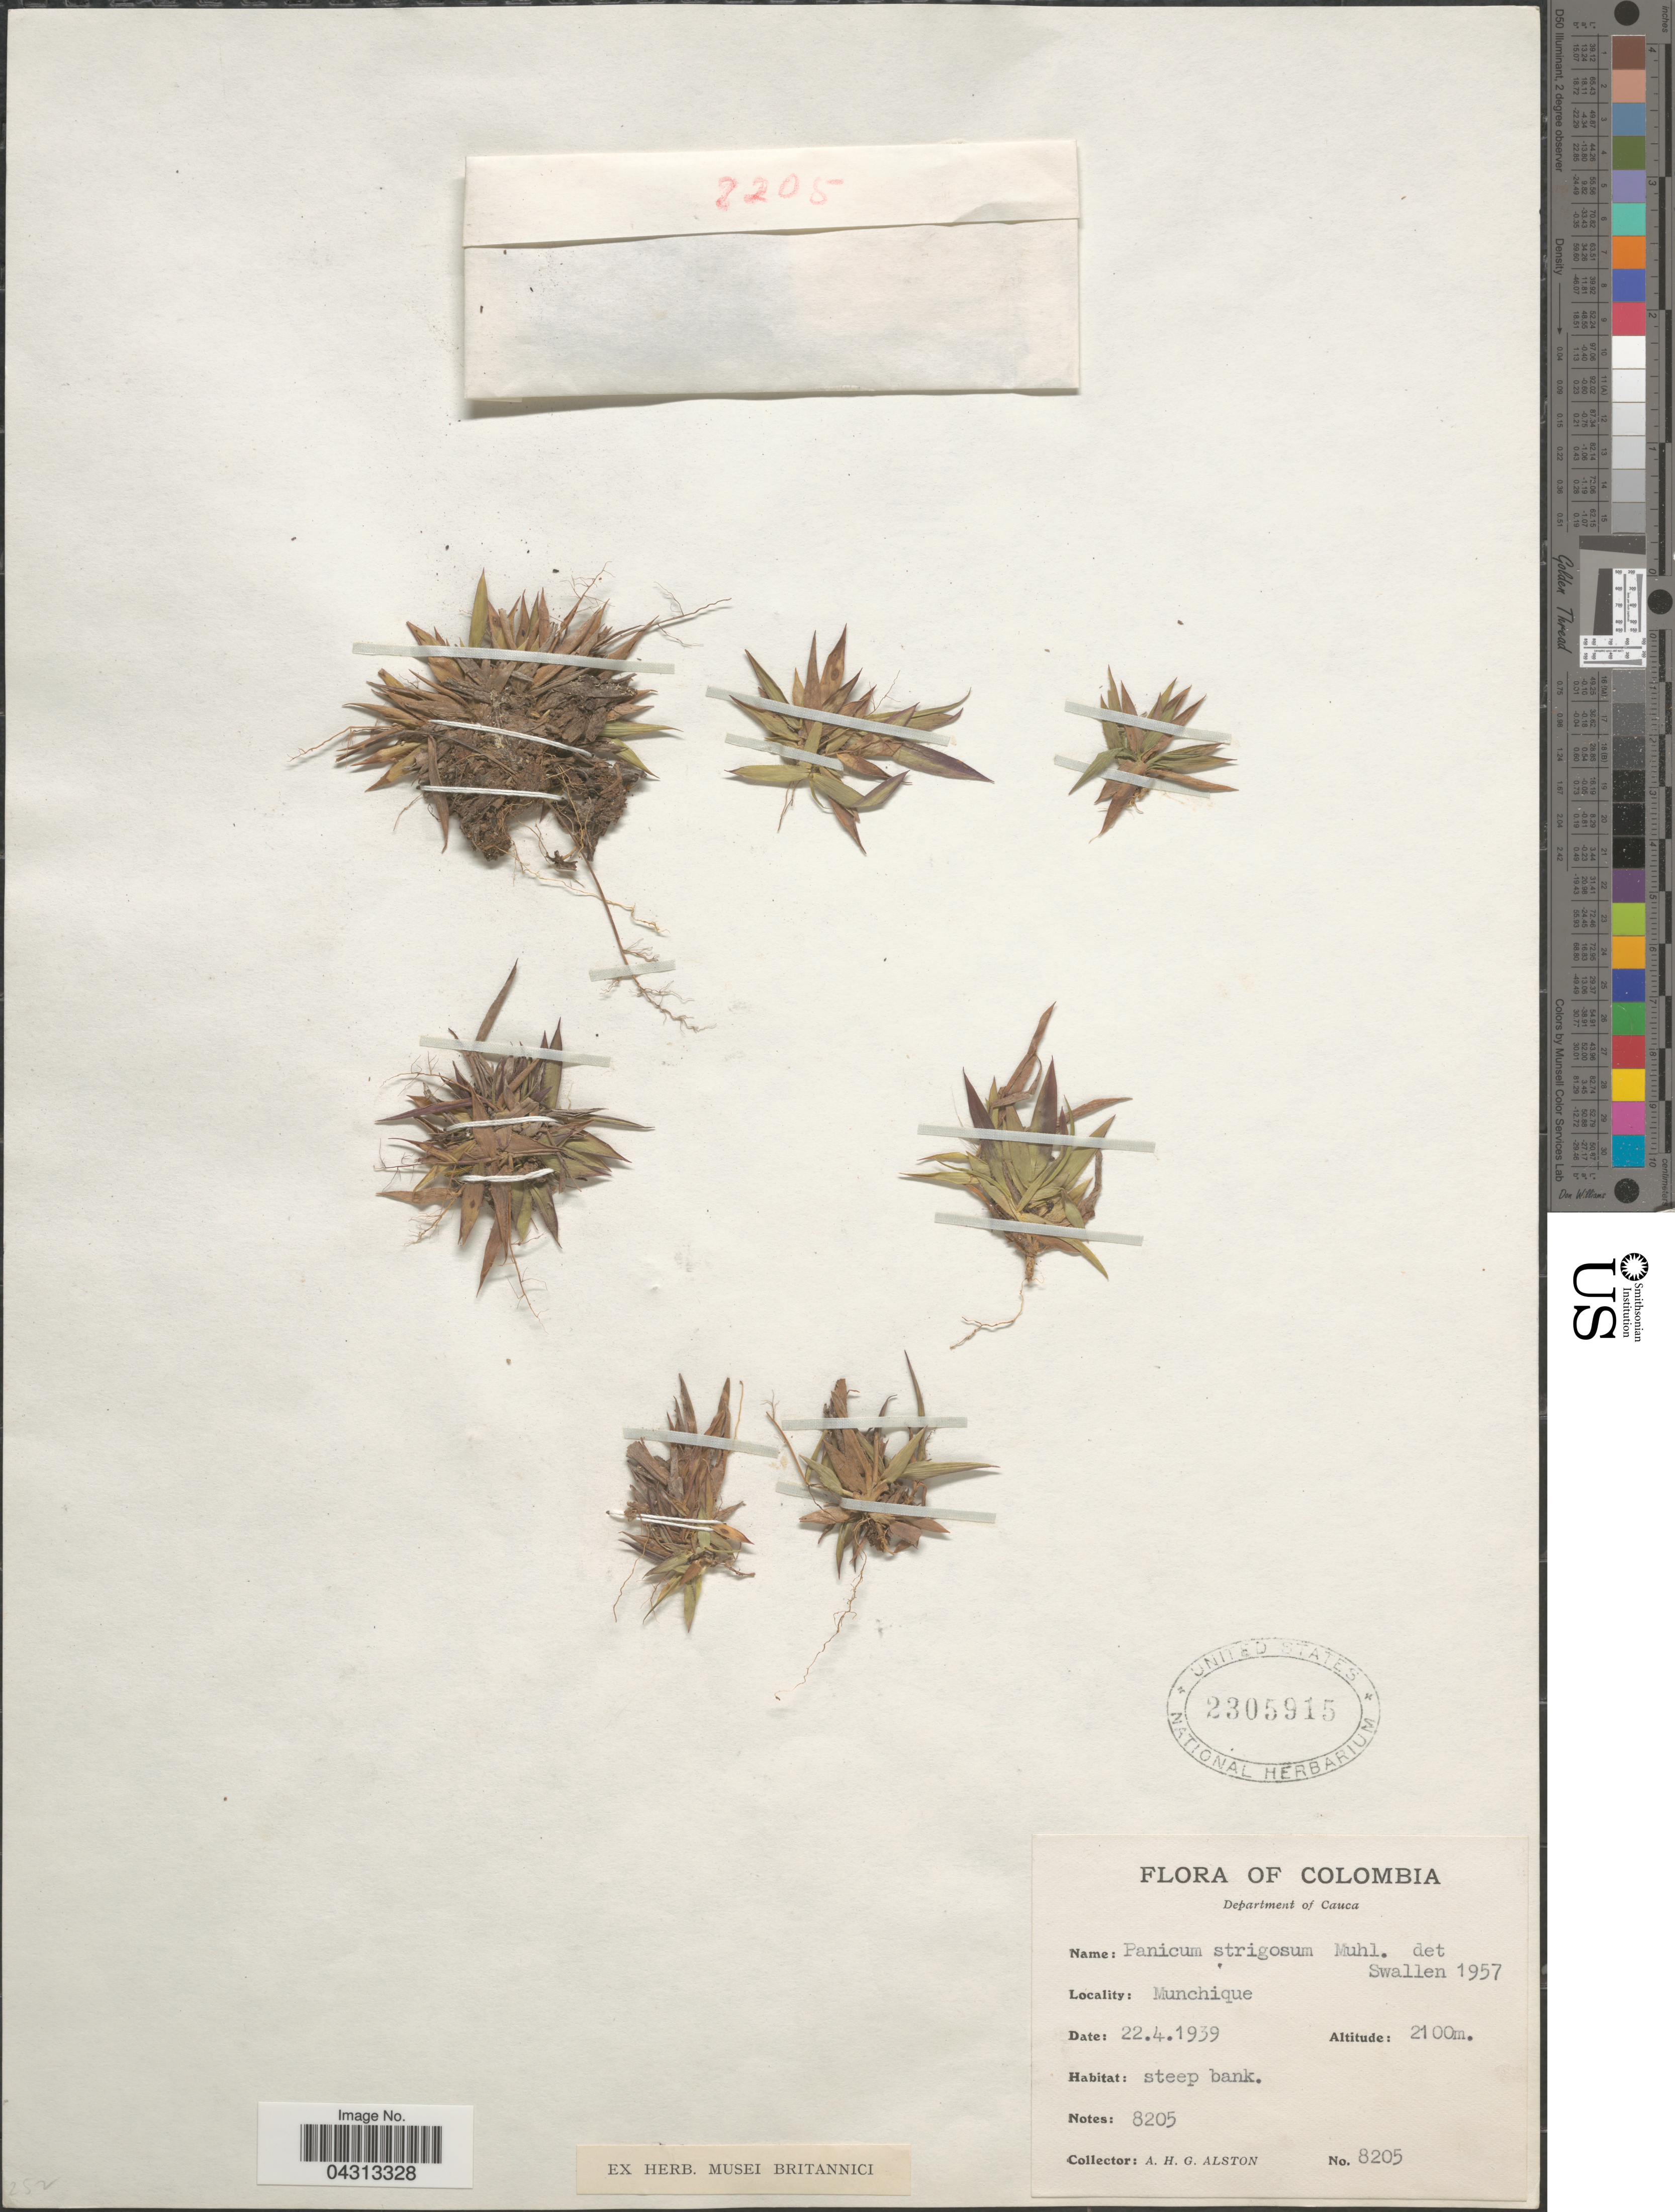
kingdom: Plantae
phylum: Tracheophyta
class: Liliopsida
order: Poales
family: Poaceae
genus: Dichanthelium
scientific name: Dichanthelium strigosum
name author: (Muhl. ex Elliott) Freckmann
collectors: A. H. Alston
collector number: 8205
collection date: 1939-04-22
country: Colombia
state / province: Cauca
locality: Department of Cauca. Munchique.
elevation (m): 2100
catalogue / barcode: US 2305915